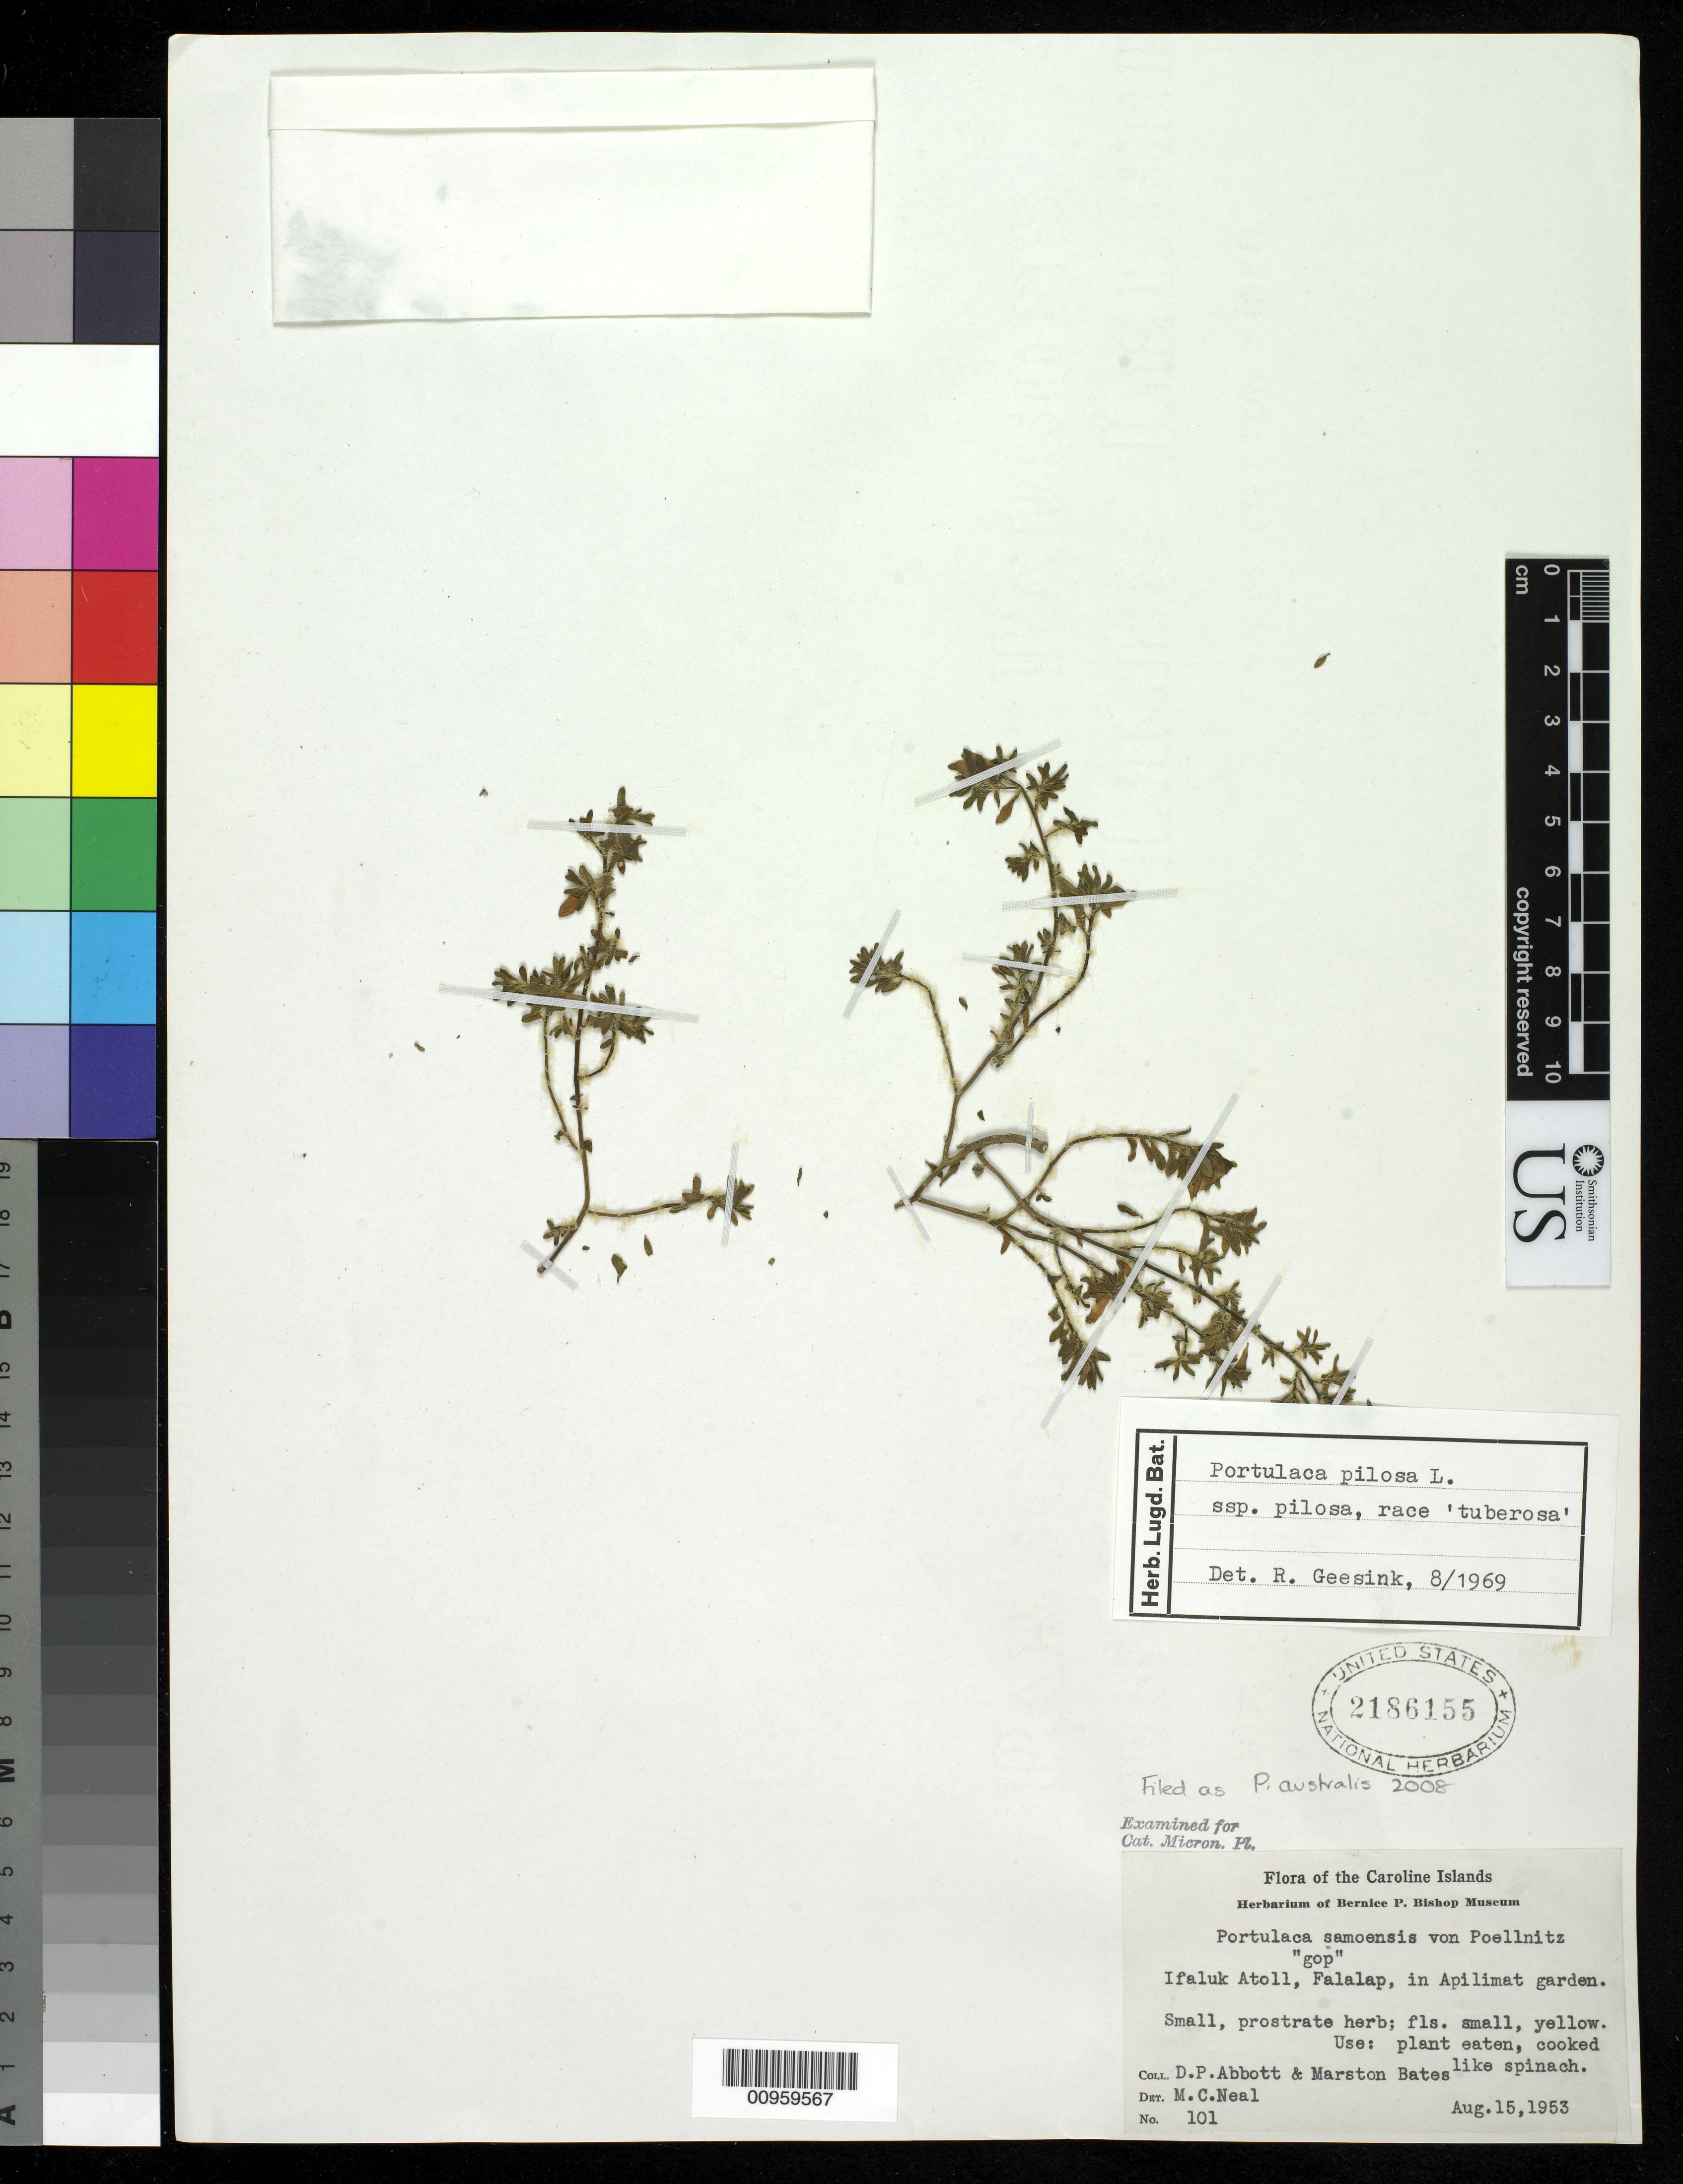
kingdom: Plantae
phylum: Tracheophyta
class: Magnoliopsida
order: Caryophyllales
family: Portulacaceae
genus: Portulaca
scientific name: Portulaca australis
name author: Endl.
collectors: D. P. Abbott & M. Bates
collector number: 101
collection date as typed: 15 Aug 1953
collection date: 1953-08-15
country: Micronesia, Federated States of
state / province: Yap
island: Ifalik (Ifaluk) Atoll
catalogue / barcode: US 2186155